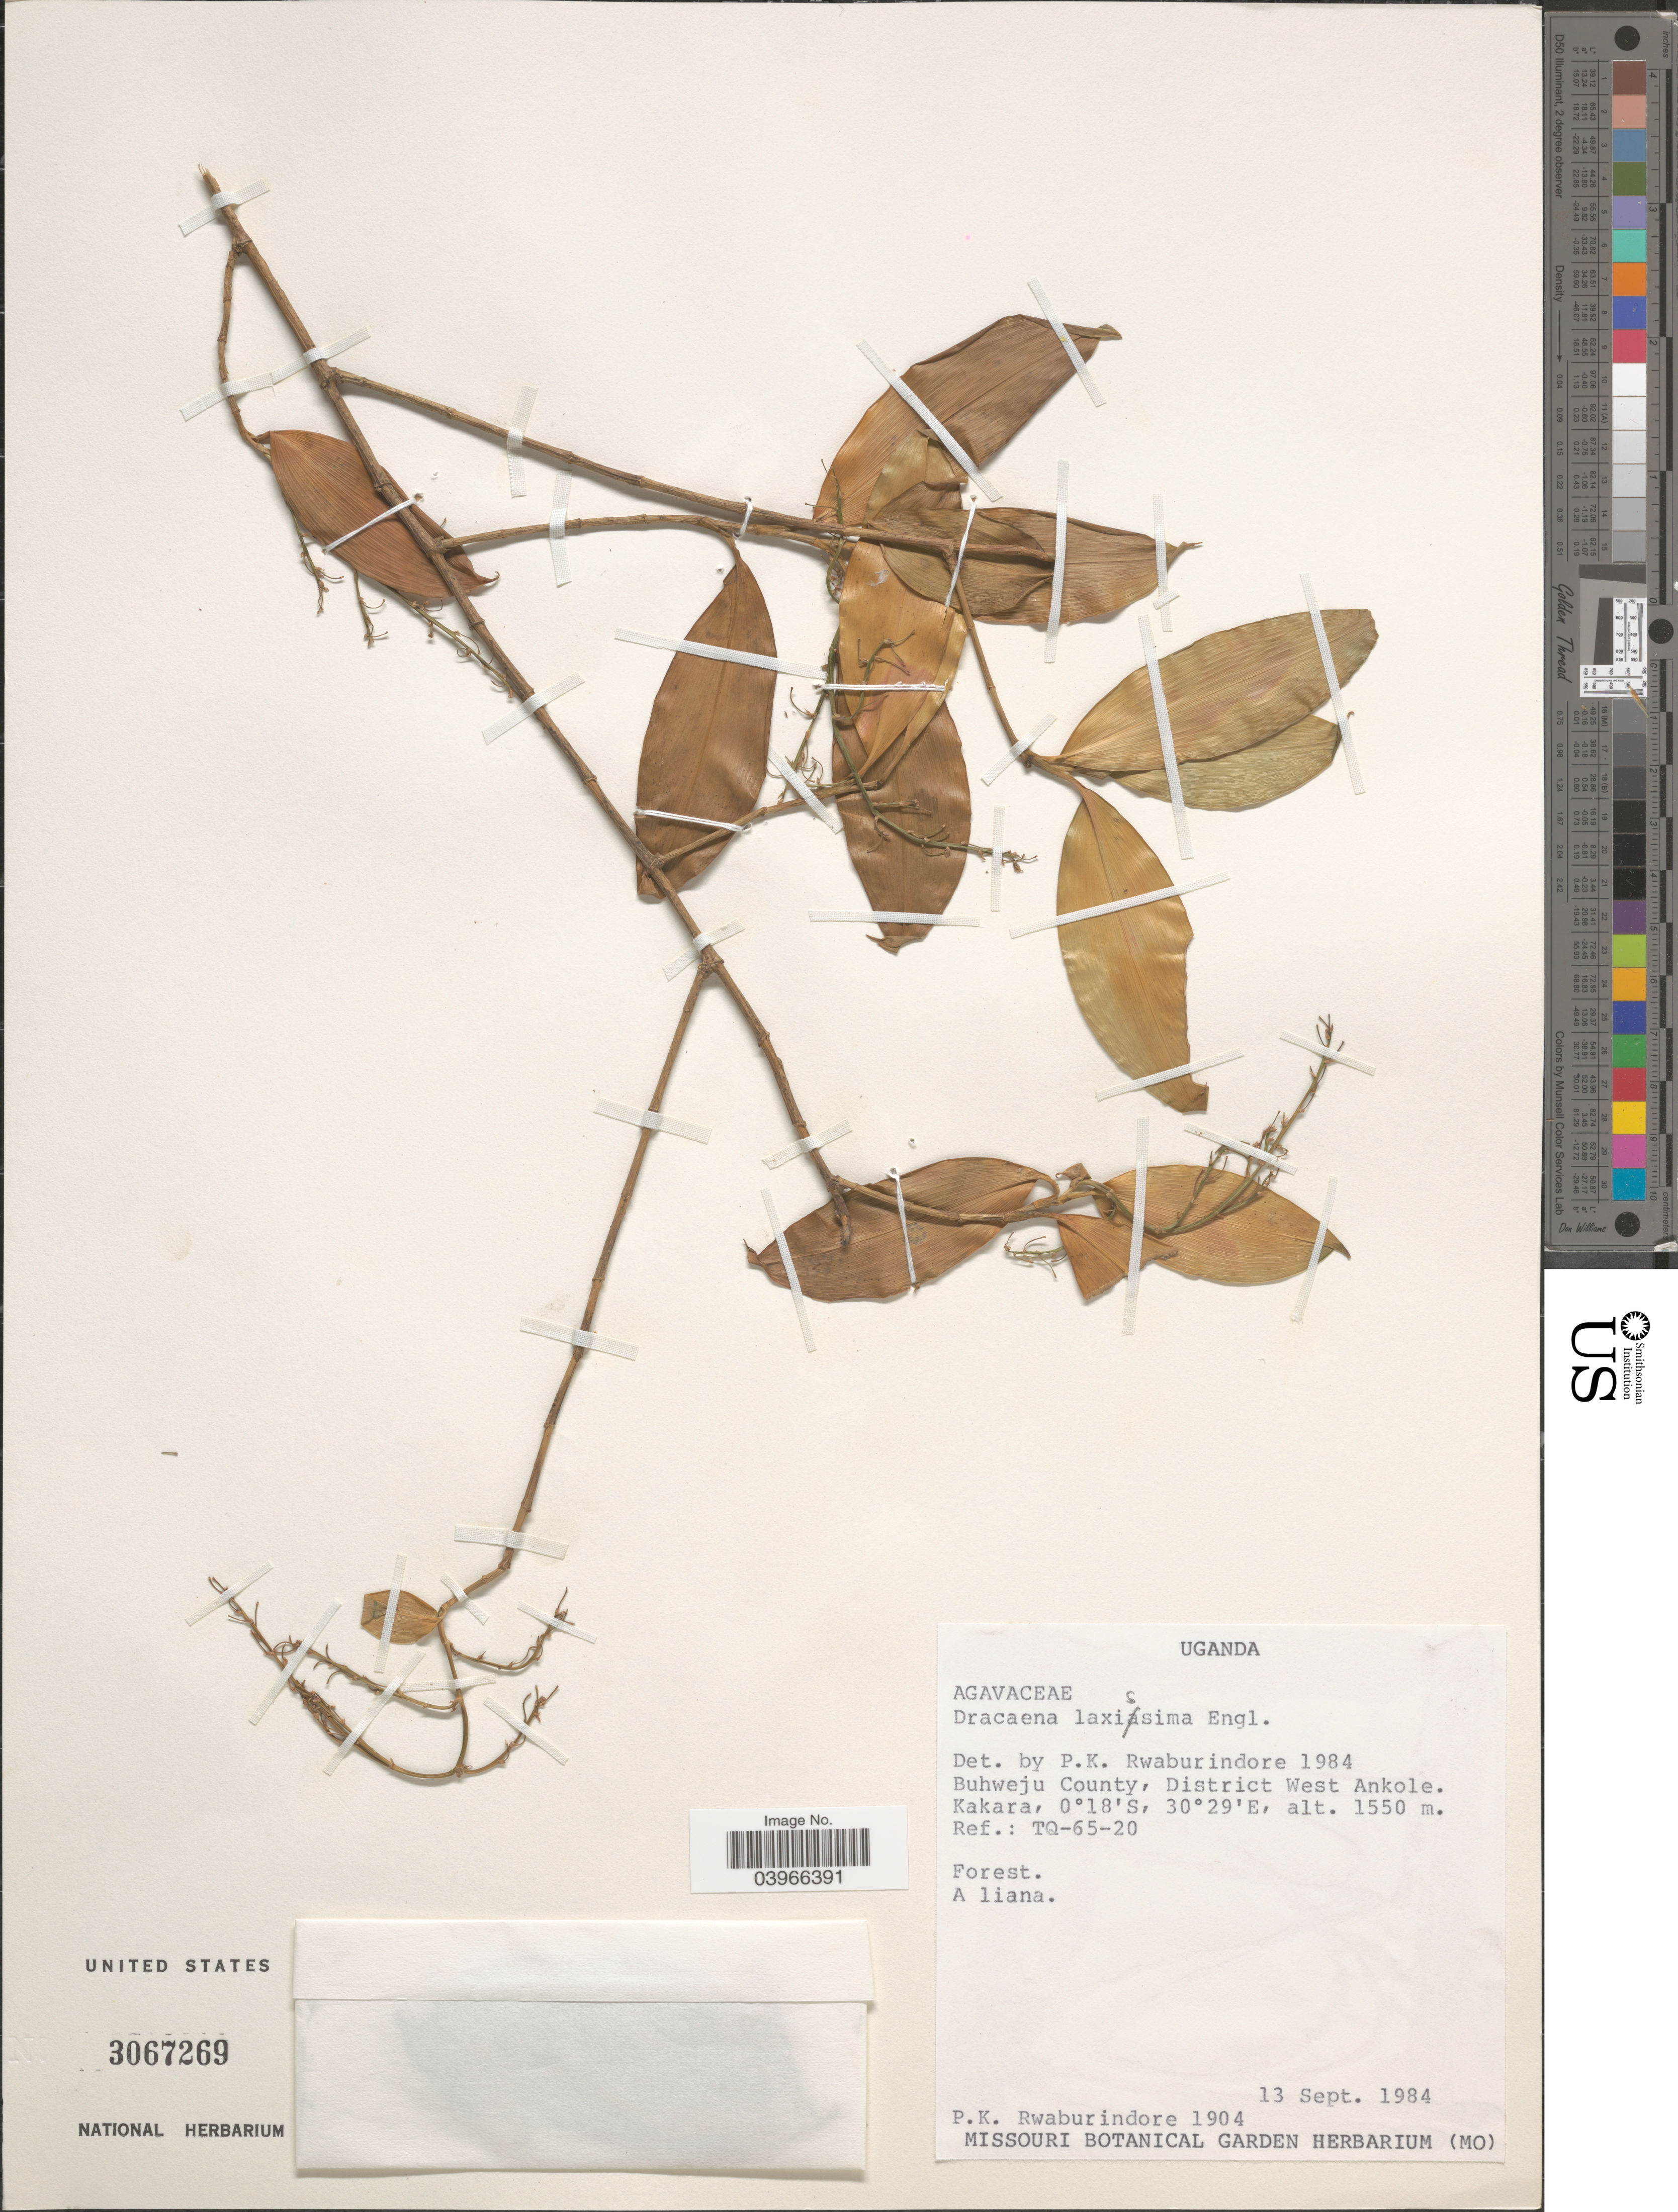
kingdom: Plantae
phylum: Tracheophyta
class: Liliopsida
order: Asparagales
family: Asparagaceae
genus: Dracaena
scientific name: Dracaena laxissima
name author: Engl.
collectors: P. Rwaburindore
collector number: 1904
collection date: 1984-09-13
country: Uganda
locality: Buhweju County, District West Ankole. Kakara. Ref.: TQ-65-20.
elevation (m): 1550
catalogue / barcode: US 3067269